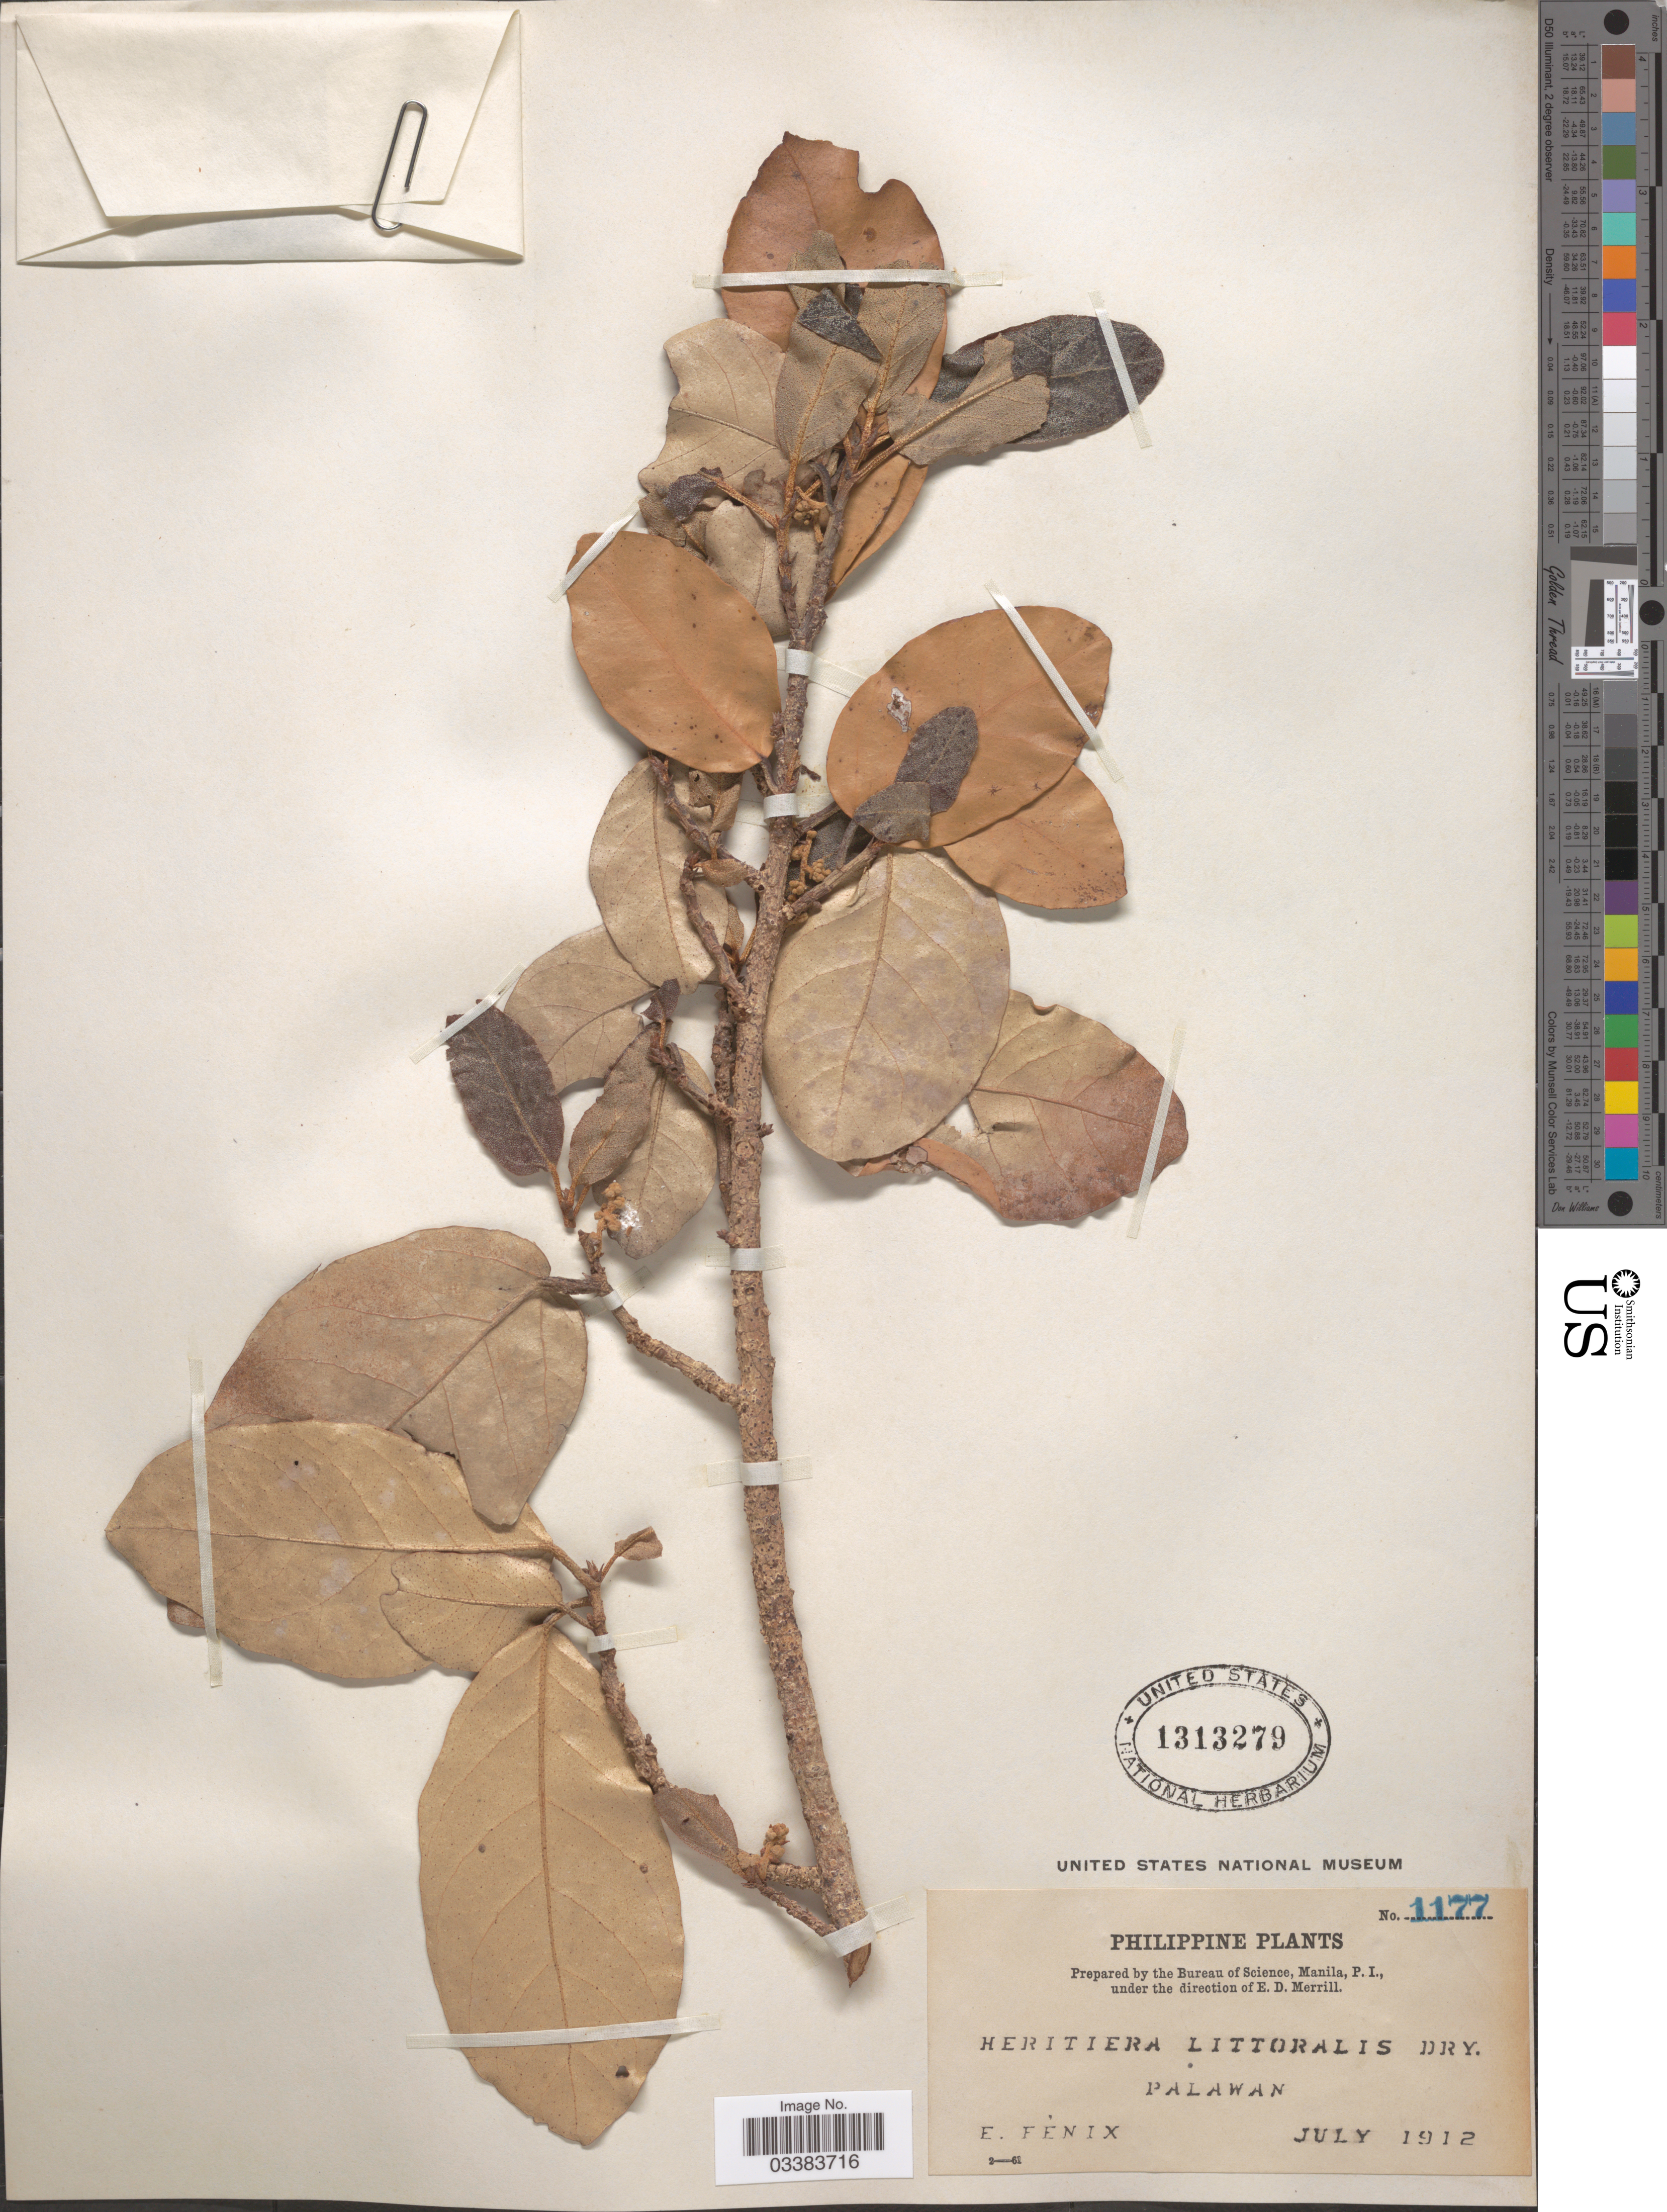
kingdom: Plantae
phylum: Tracheophyta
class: Magnoliopsida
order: Malvales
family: Malvaceae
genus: Heritiera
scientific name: Heritiera littoralis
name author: Aiton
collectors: E. Fénix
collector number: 1177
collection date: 1912-07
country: Philippines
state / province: Mimaropa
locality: Palawan.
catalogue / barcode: US 1313279